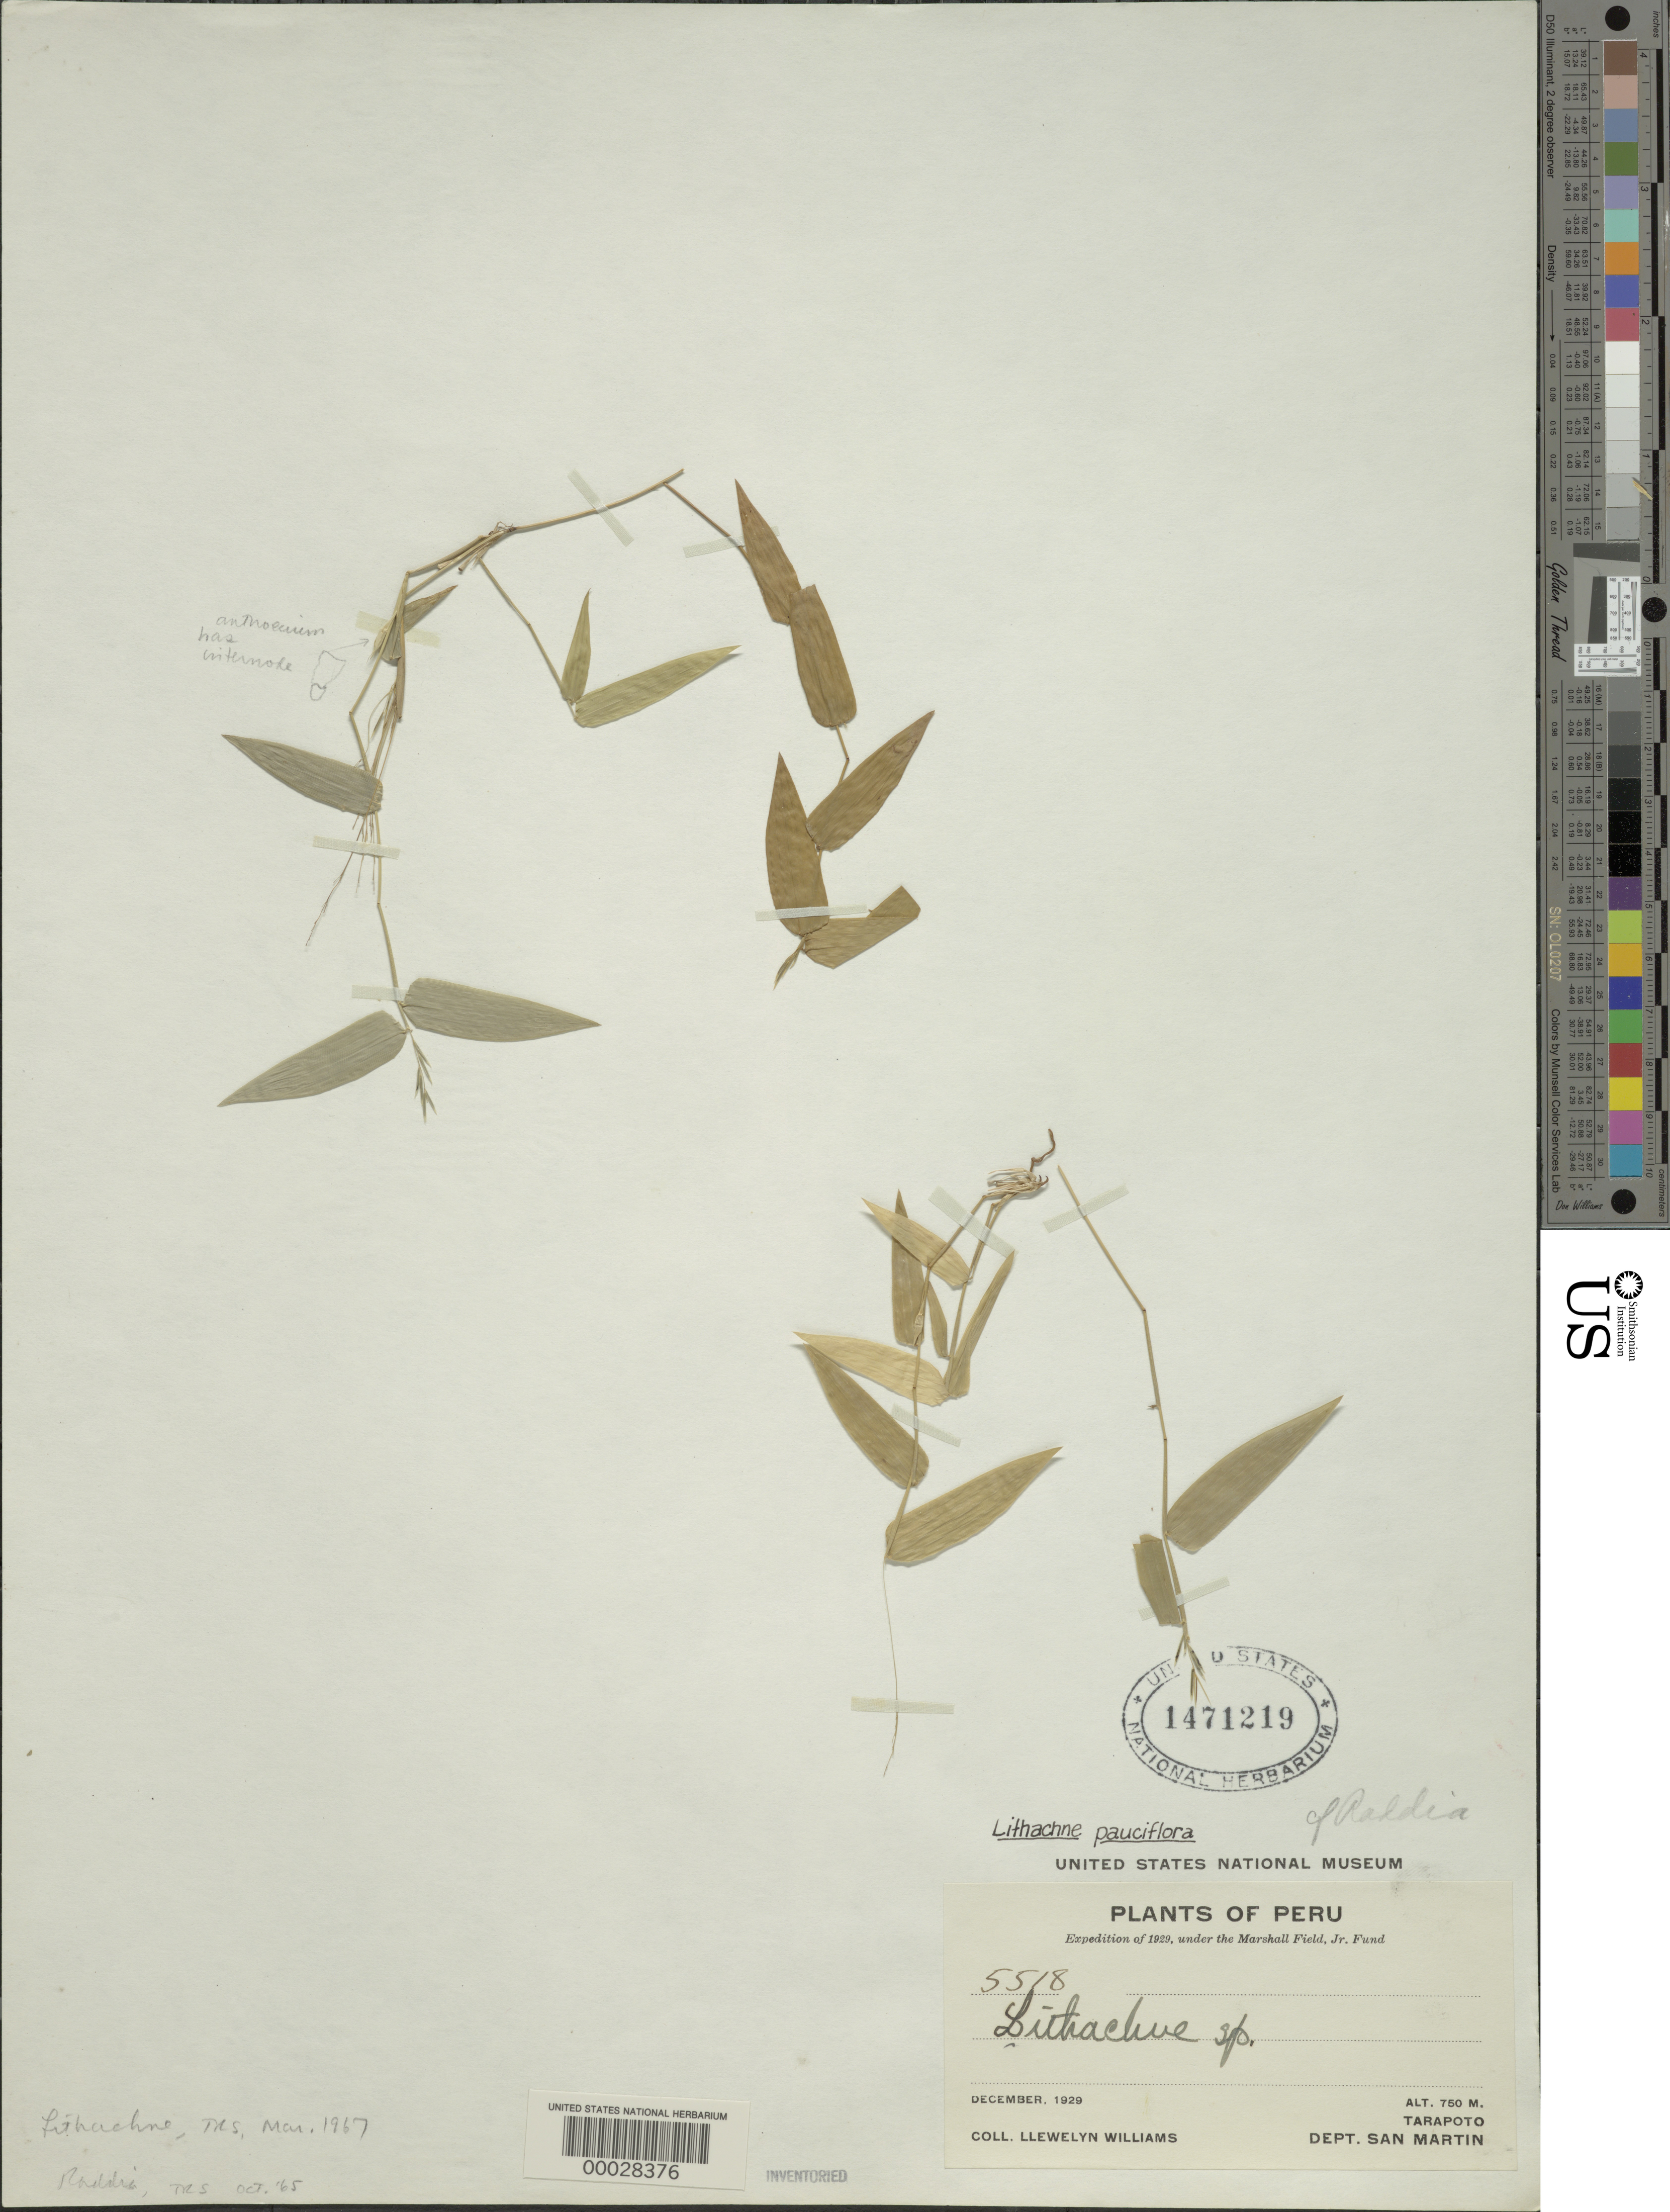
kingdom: Plantae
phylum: Tracheophyta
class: Liliopsida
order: Poales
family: Poaceae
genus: Lithachne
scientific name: Lithachne pauciflora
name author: (Sw.) P. Beauv.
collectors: Ll. Williams & A. H. Alston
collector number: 5518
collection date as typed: Dec 1929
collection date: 1929-12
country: Peru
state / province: San Martín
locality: Tarapoto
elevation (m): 750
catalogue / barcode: US 1471219